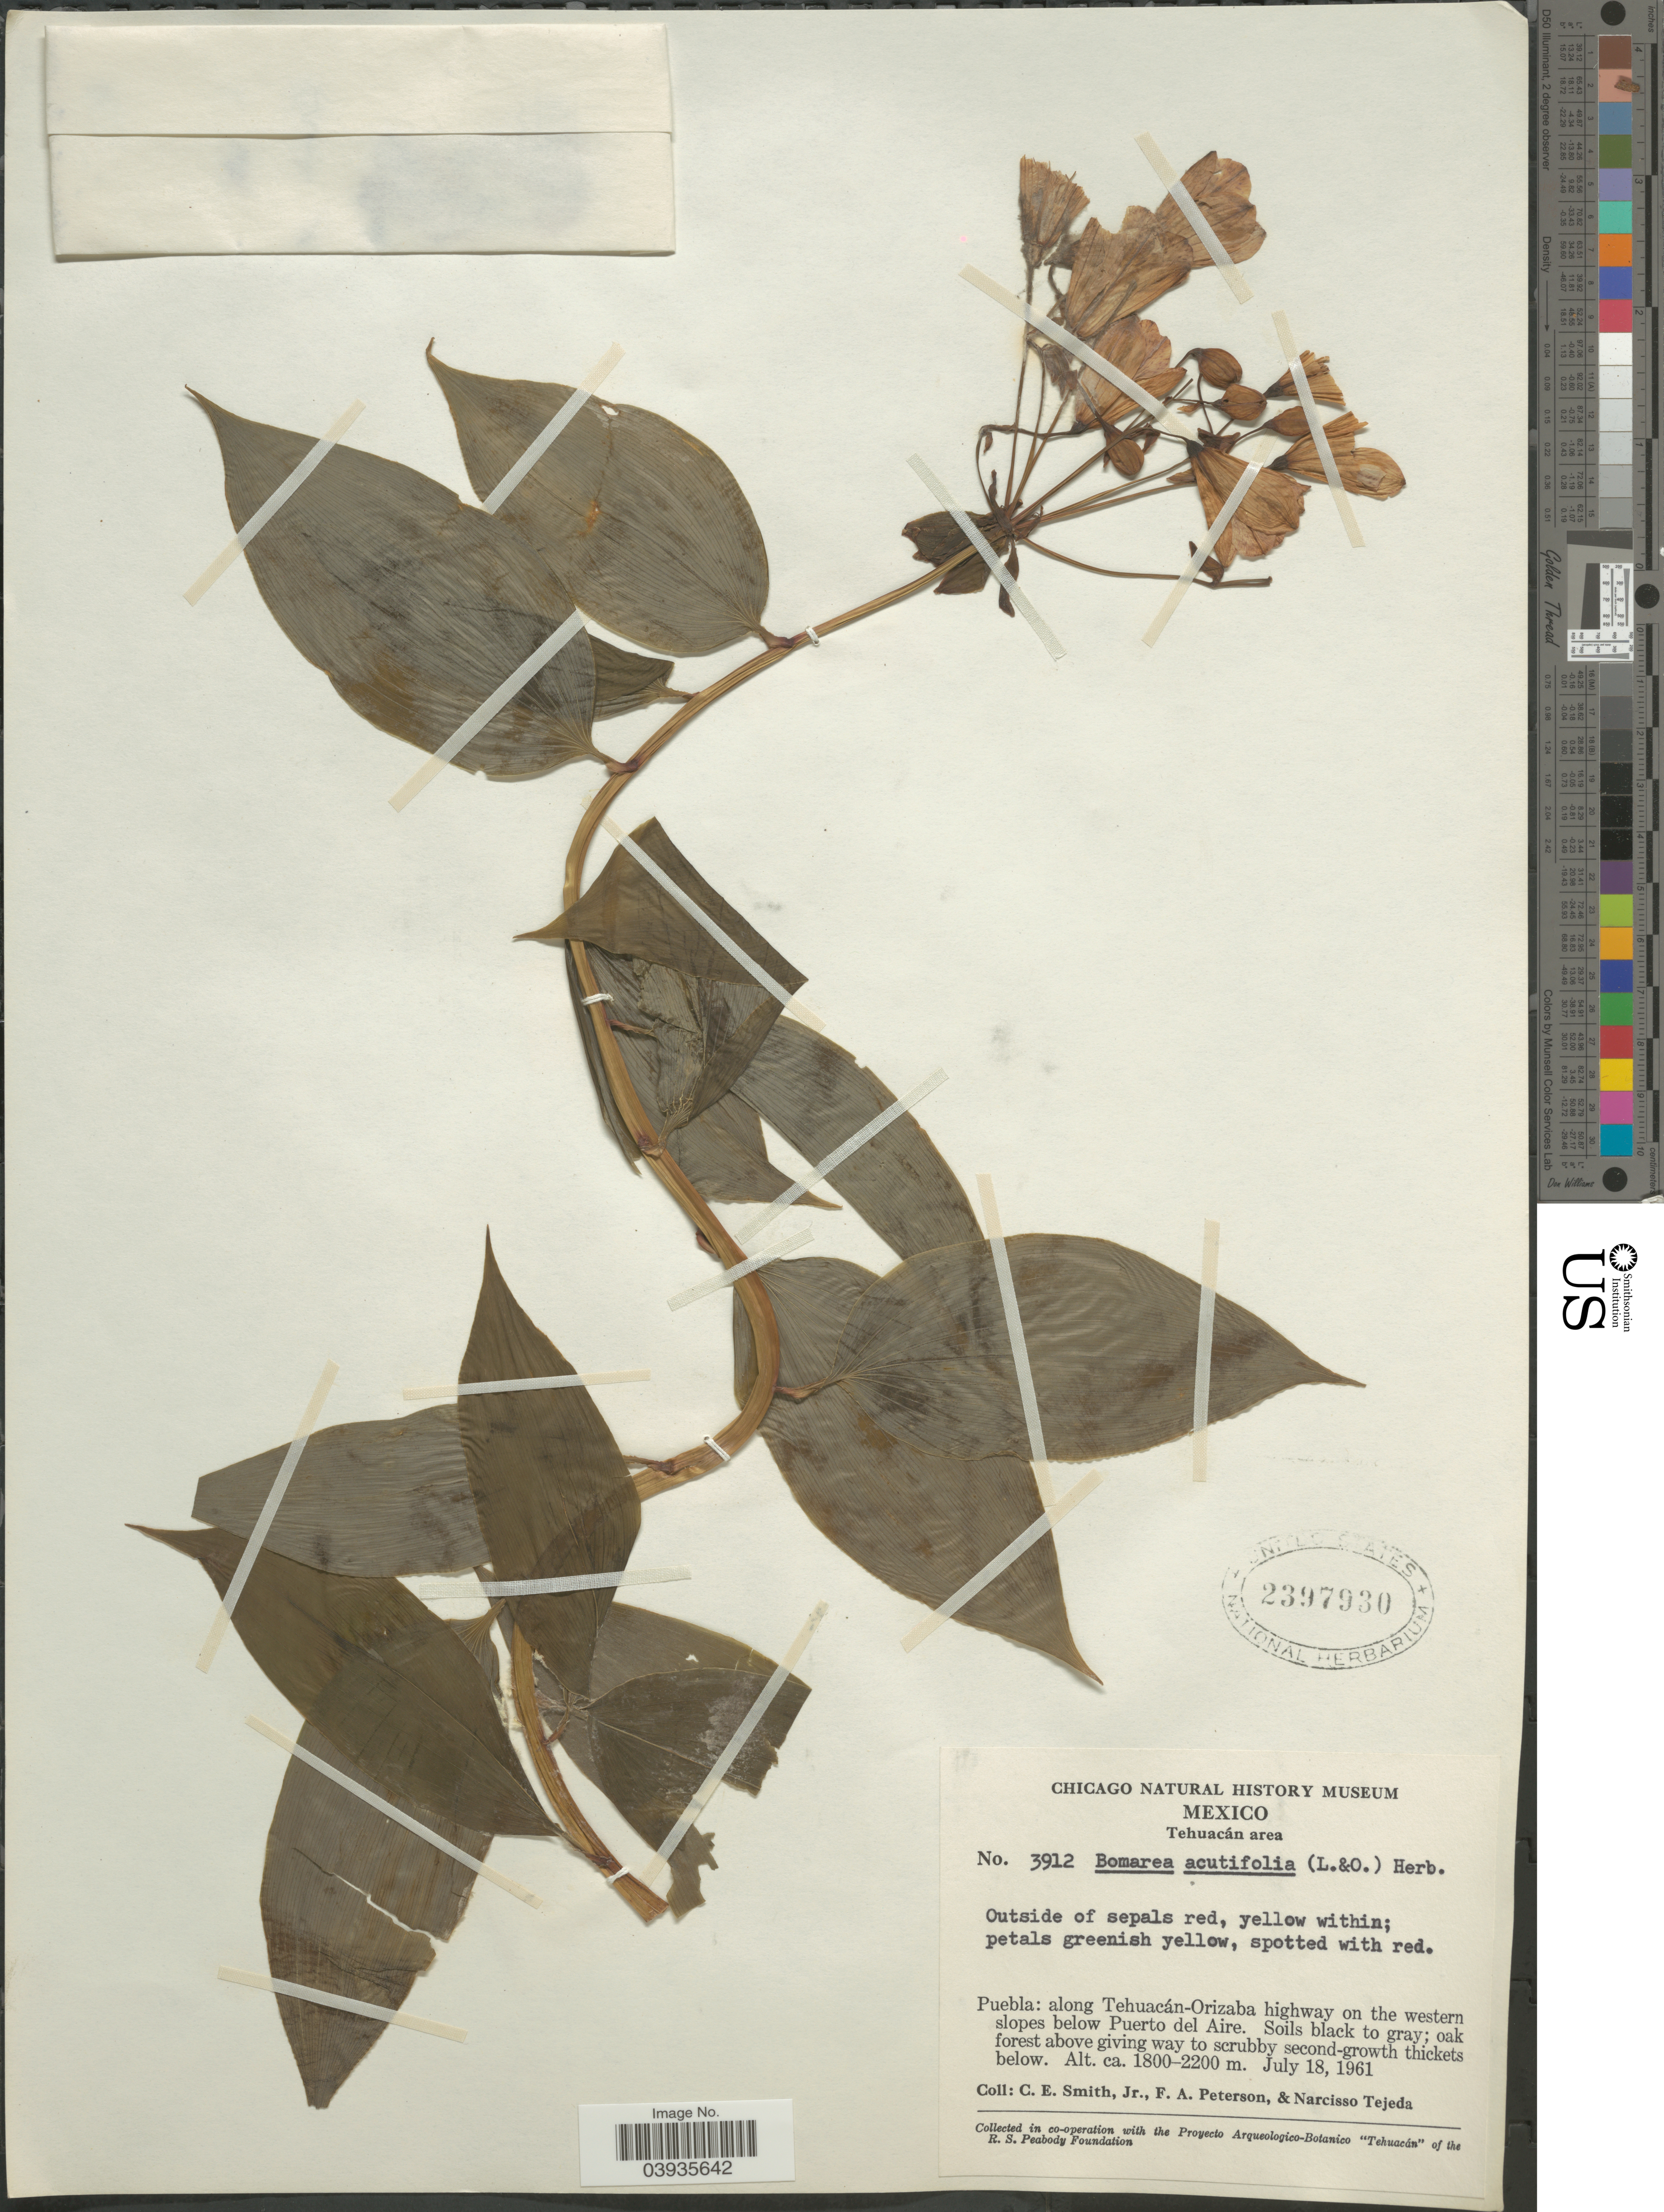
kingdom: Plantae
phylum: Tracheophyta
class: Liliopsida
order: Liliales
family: Alstroemeriaceae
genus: Bomarea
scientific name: Bomarea acutifolia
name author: (Link & Otto) Herb.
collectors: C. E. Smith Jr., F. A. Peterson & N. Tejeda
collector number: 3912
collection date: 1961-07-18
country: Mexico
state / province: Puebla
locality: Tehuacán area. Along Tehuacán-Orizaba highway on the western slopes below Puerto del Aire.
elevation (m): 1800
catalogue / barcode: US 2397930